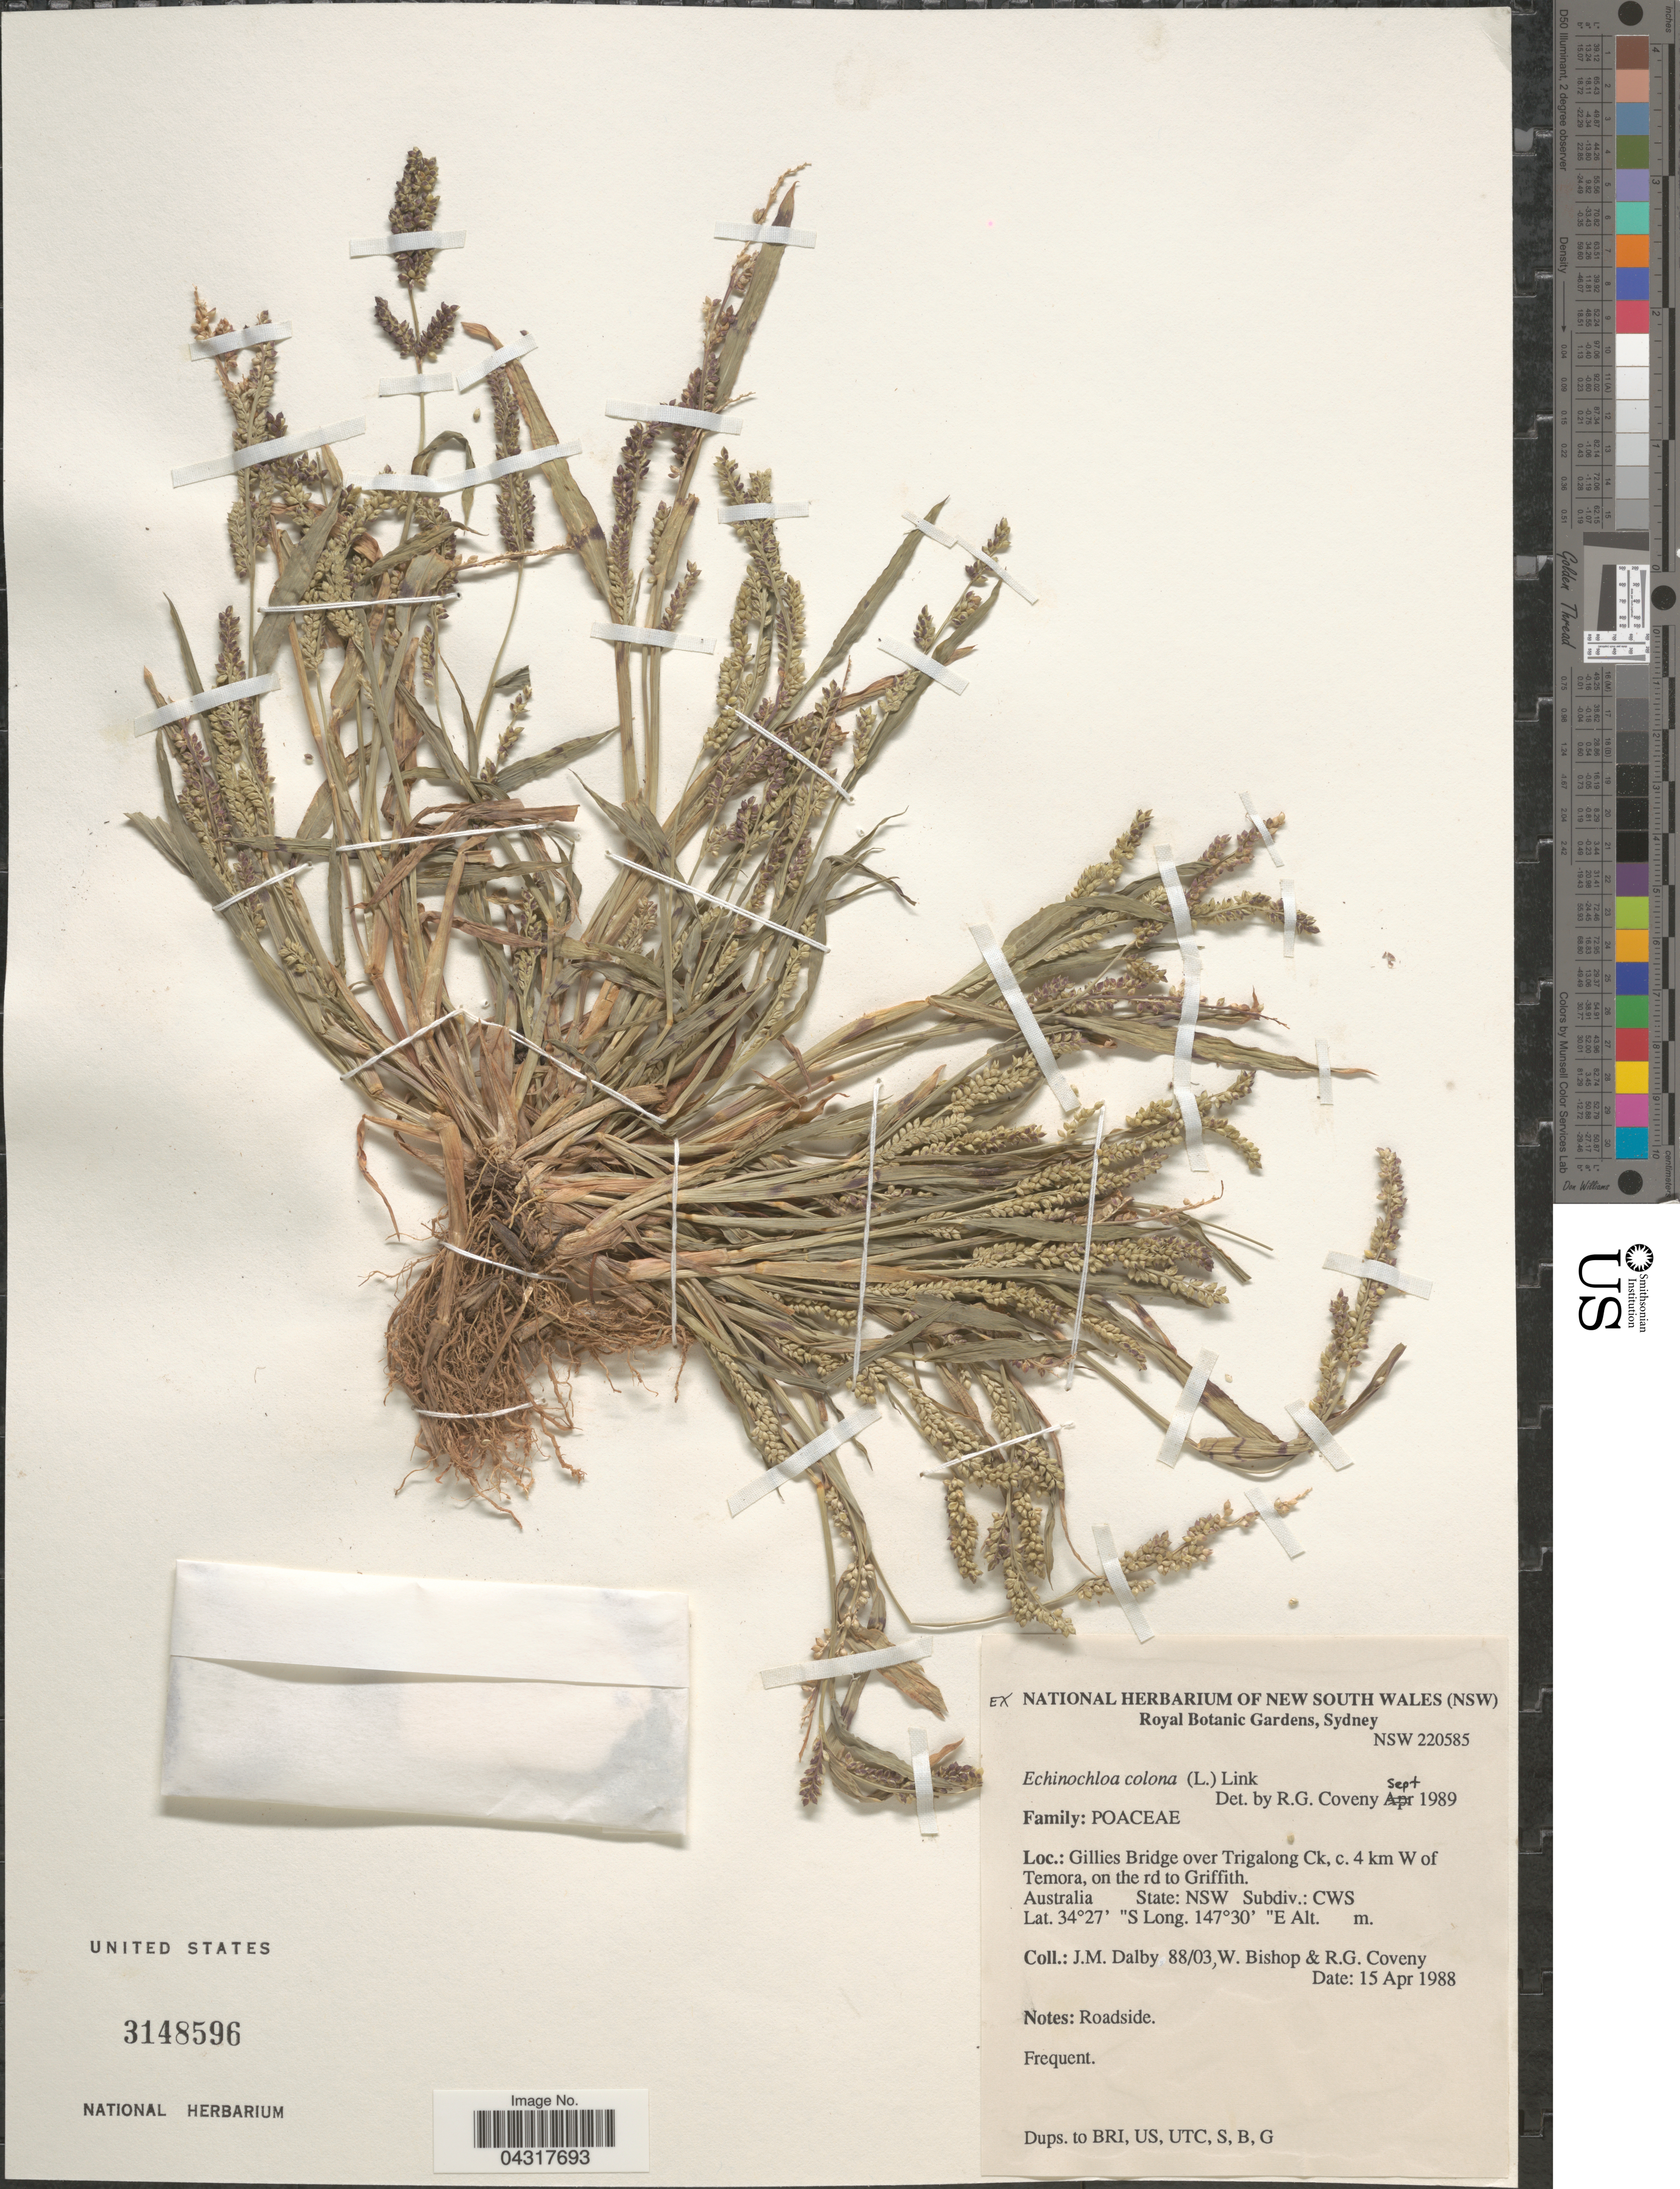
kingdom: Plantae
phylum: Tracheophyta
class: Liliopsida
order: Poales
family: Poaceae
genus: Echinochloa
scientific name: Echinochloa colona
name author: (L.) Link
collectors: J. Dalby, W. Bishop & R. Coveny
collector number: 88/03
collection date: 1988-04-15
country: Australia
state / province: New South Wales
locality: Gillies Bridge over Trigalong Ck, c. 4 km W of Temora, on the rd to Griffith. Subdiv.: CWS.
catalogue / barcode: US 3148596